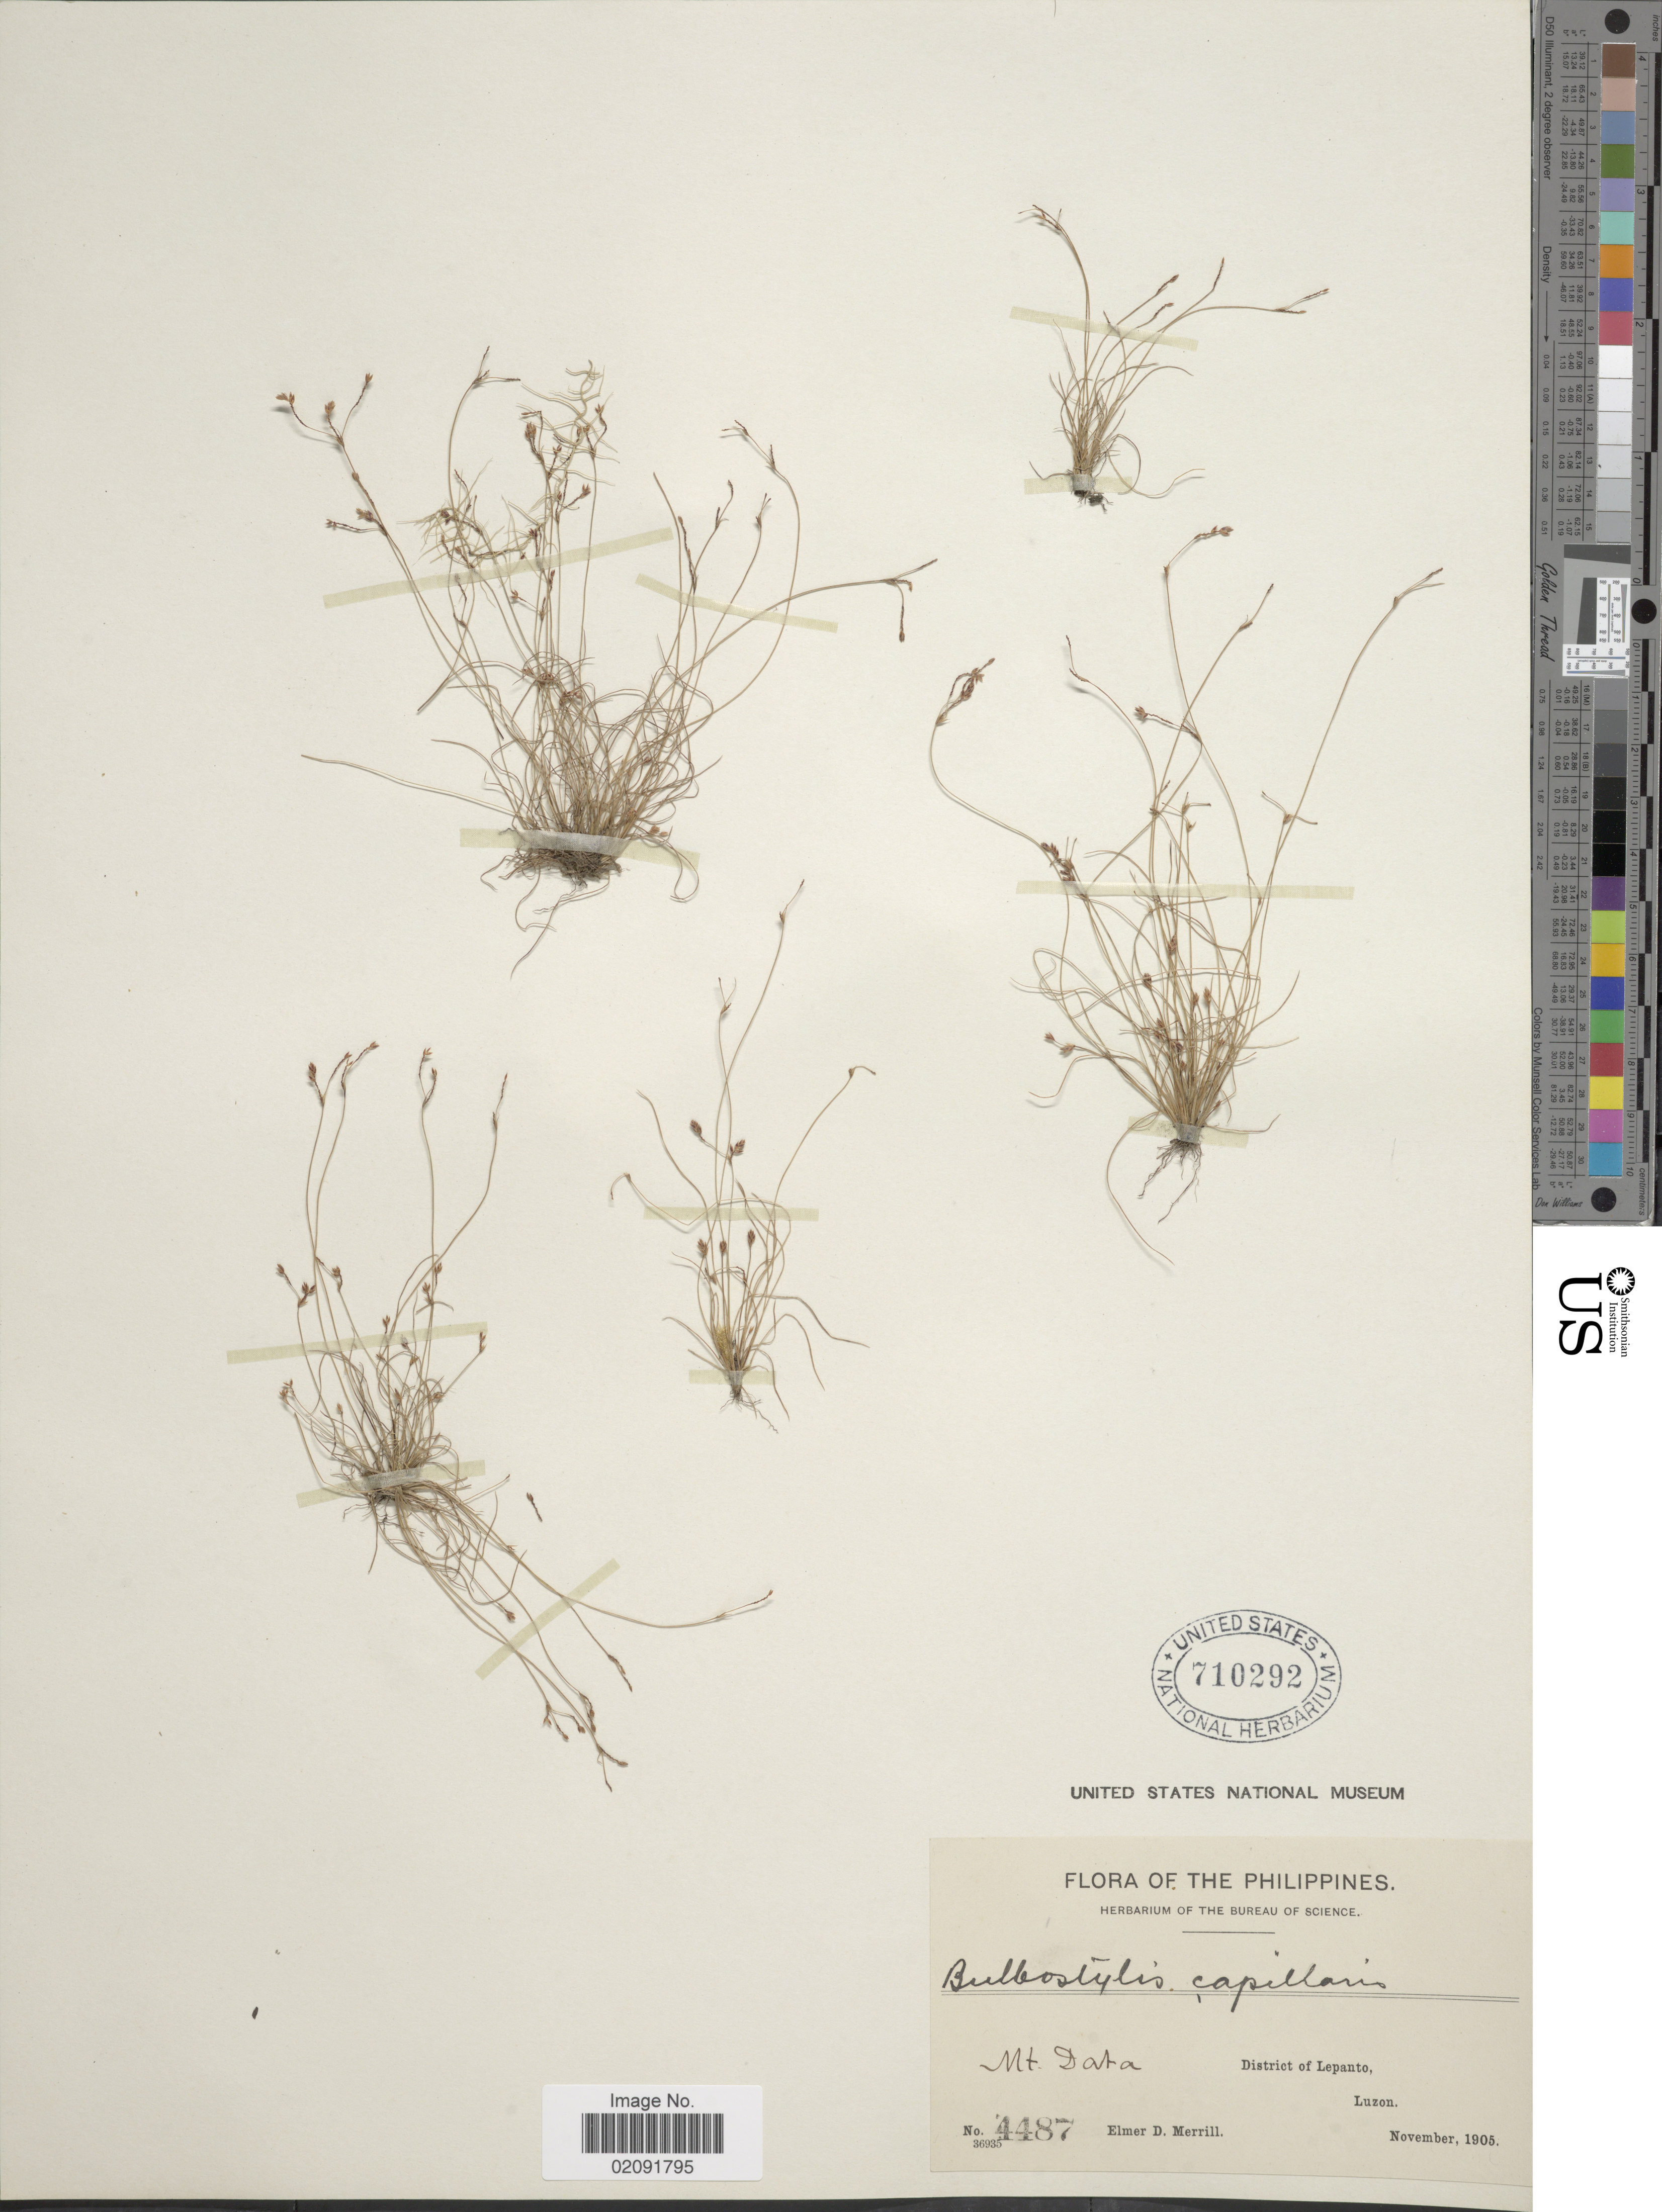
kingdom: Plantae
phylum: Tracheophyta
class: Liliopsida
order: Poales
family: Cyperaceae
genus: Bulbostylis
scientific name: Bulbostylis capillaris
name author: (L.) Kunth ex C.B. Clarke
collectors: E. D. Merrill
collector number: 4487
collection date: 1905-11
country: Philippines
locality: Mt Data, District of Lepanto, Luzon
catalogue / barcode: US 710292